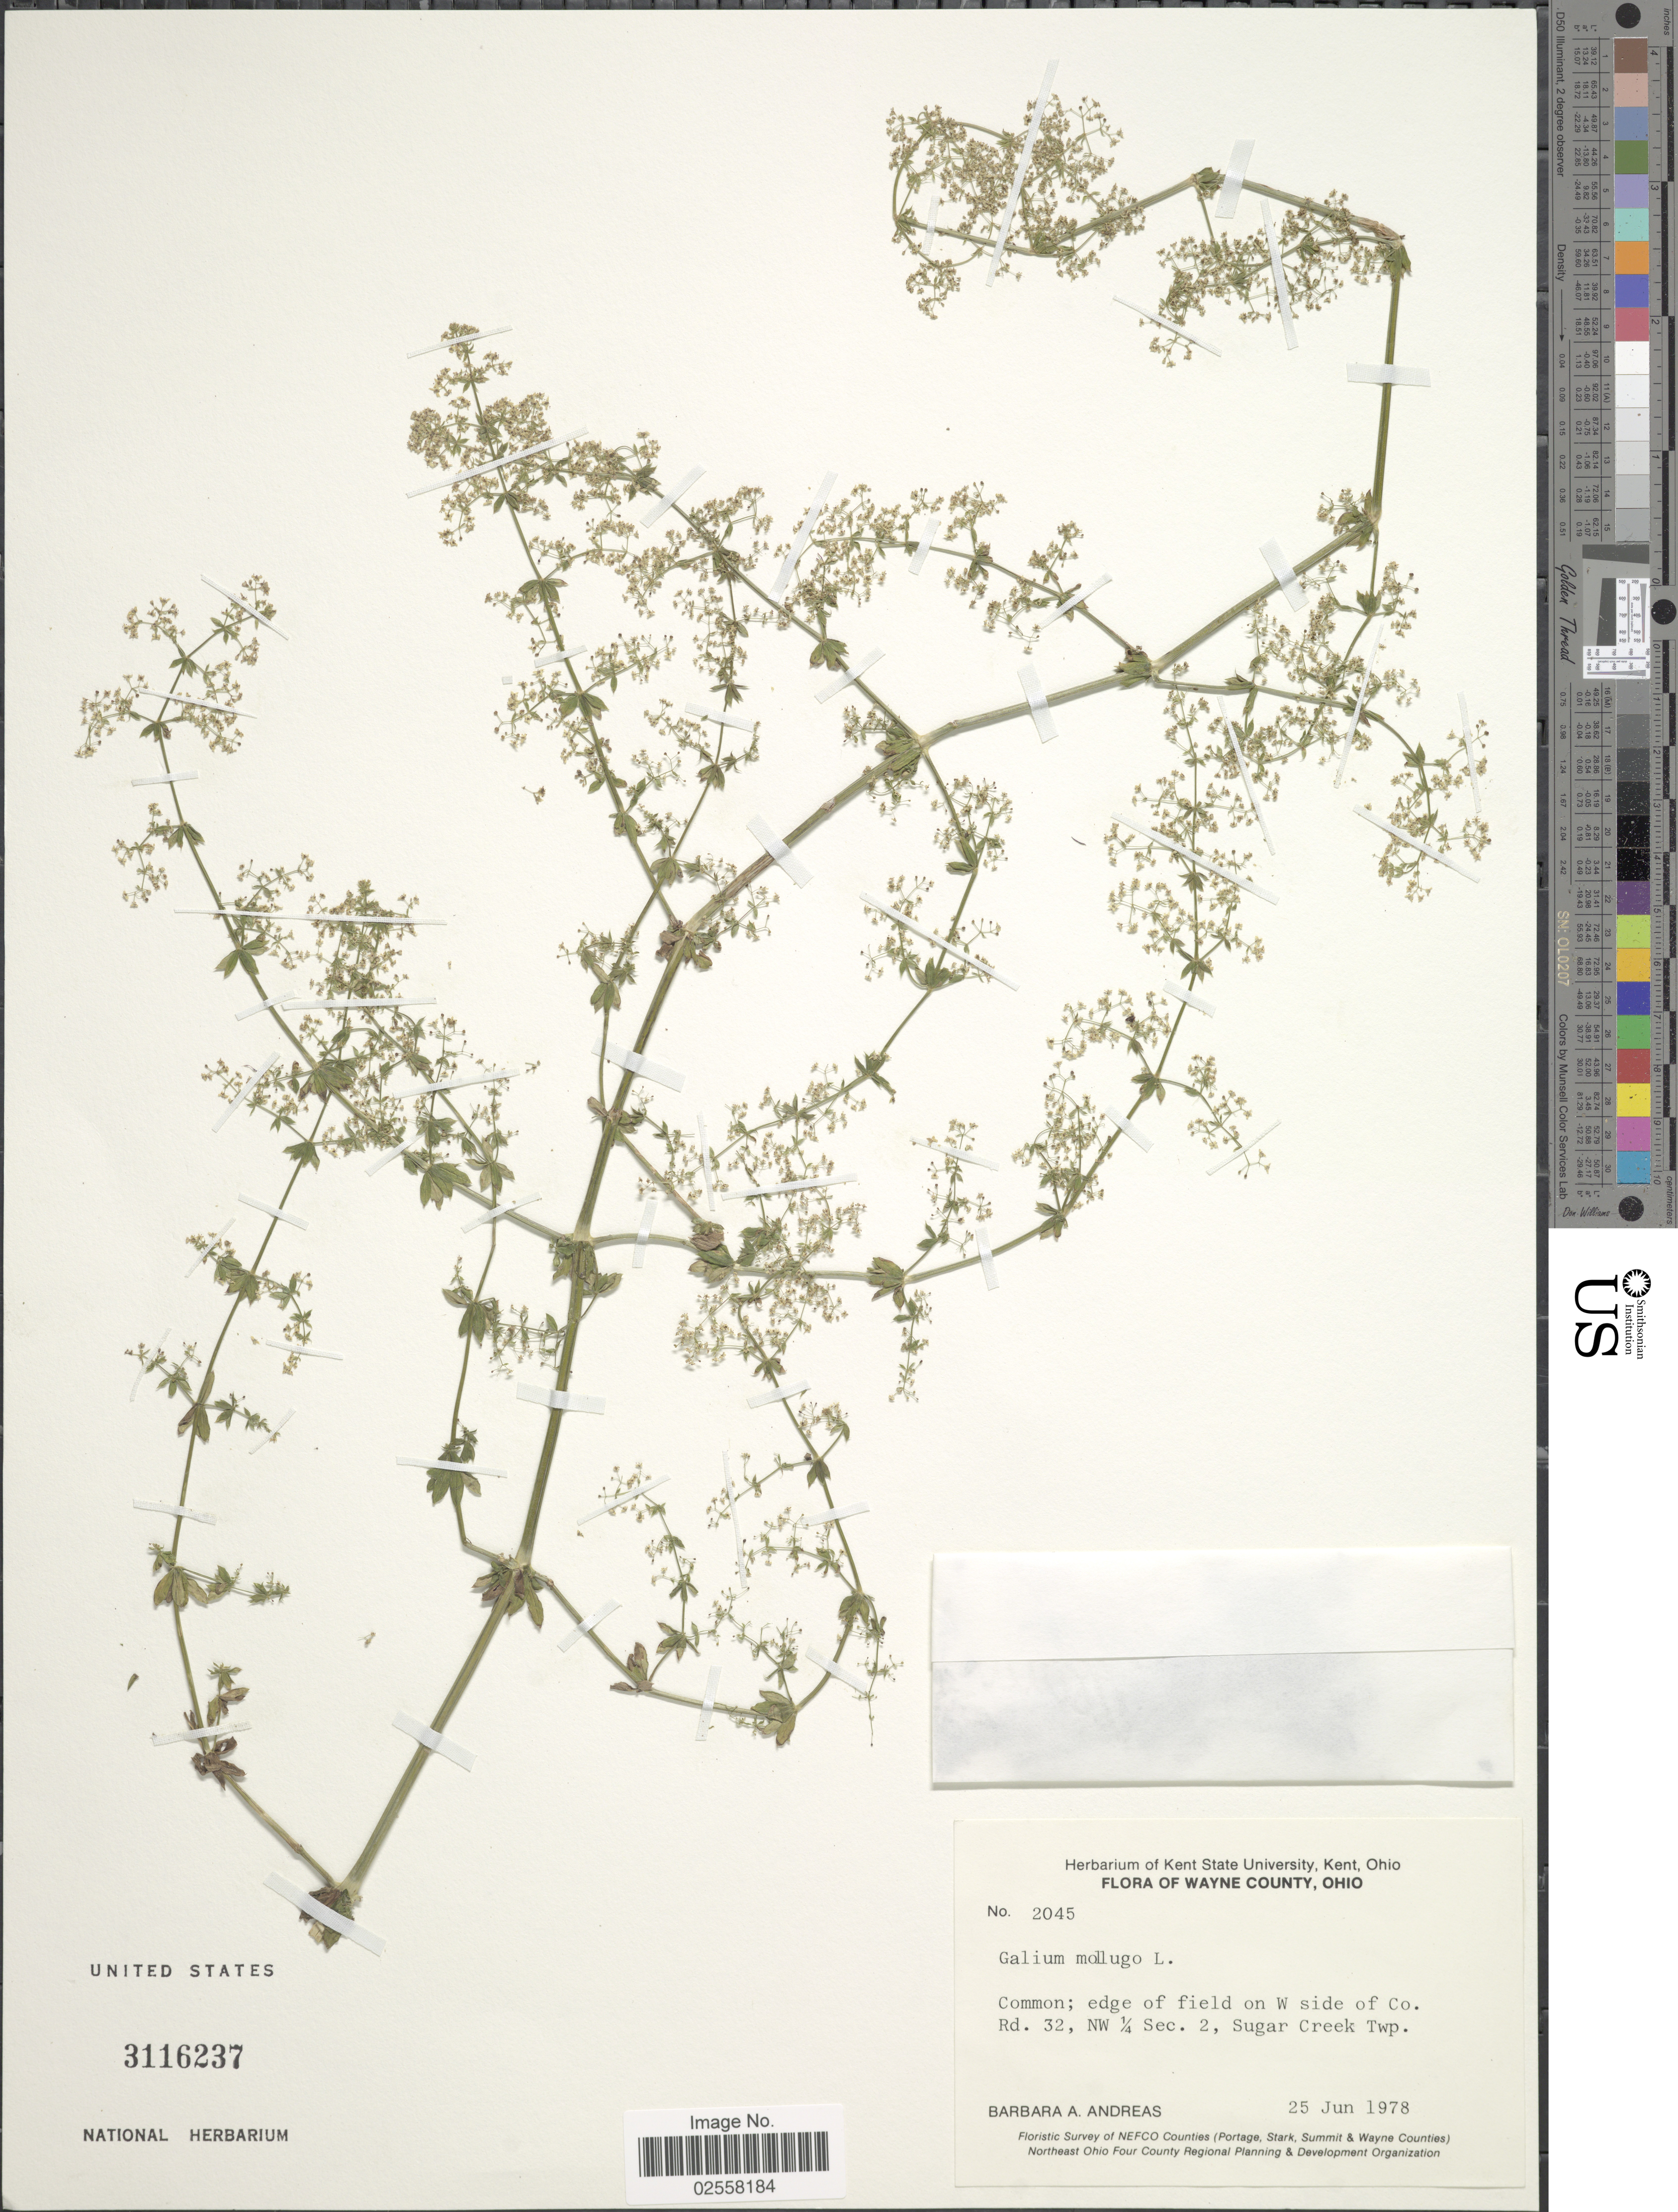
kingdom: Plantae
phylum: Tracheophyta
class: Magnoliopsida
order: Gentianales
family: Rubiaceae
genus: Galium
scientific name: Galium mollugo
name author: L.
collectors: B. A. Andreas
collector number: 2045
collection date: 1978-06-25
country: United States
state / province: Ohio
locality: Wayne County, Common; edge of field on W side of Co., Rd. 32, NW ¼ Sec. 2, Sugar Creek Twp.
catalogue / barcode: US 3116237